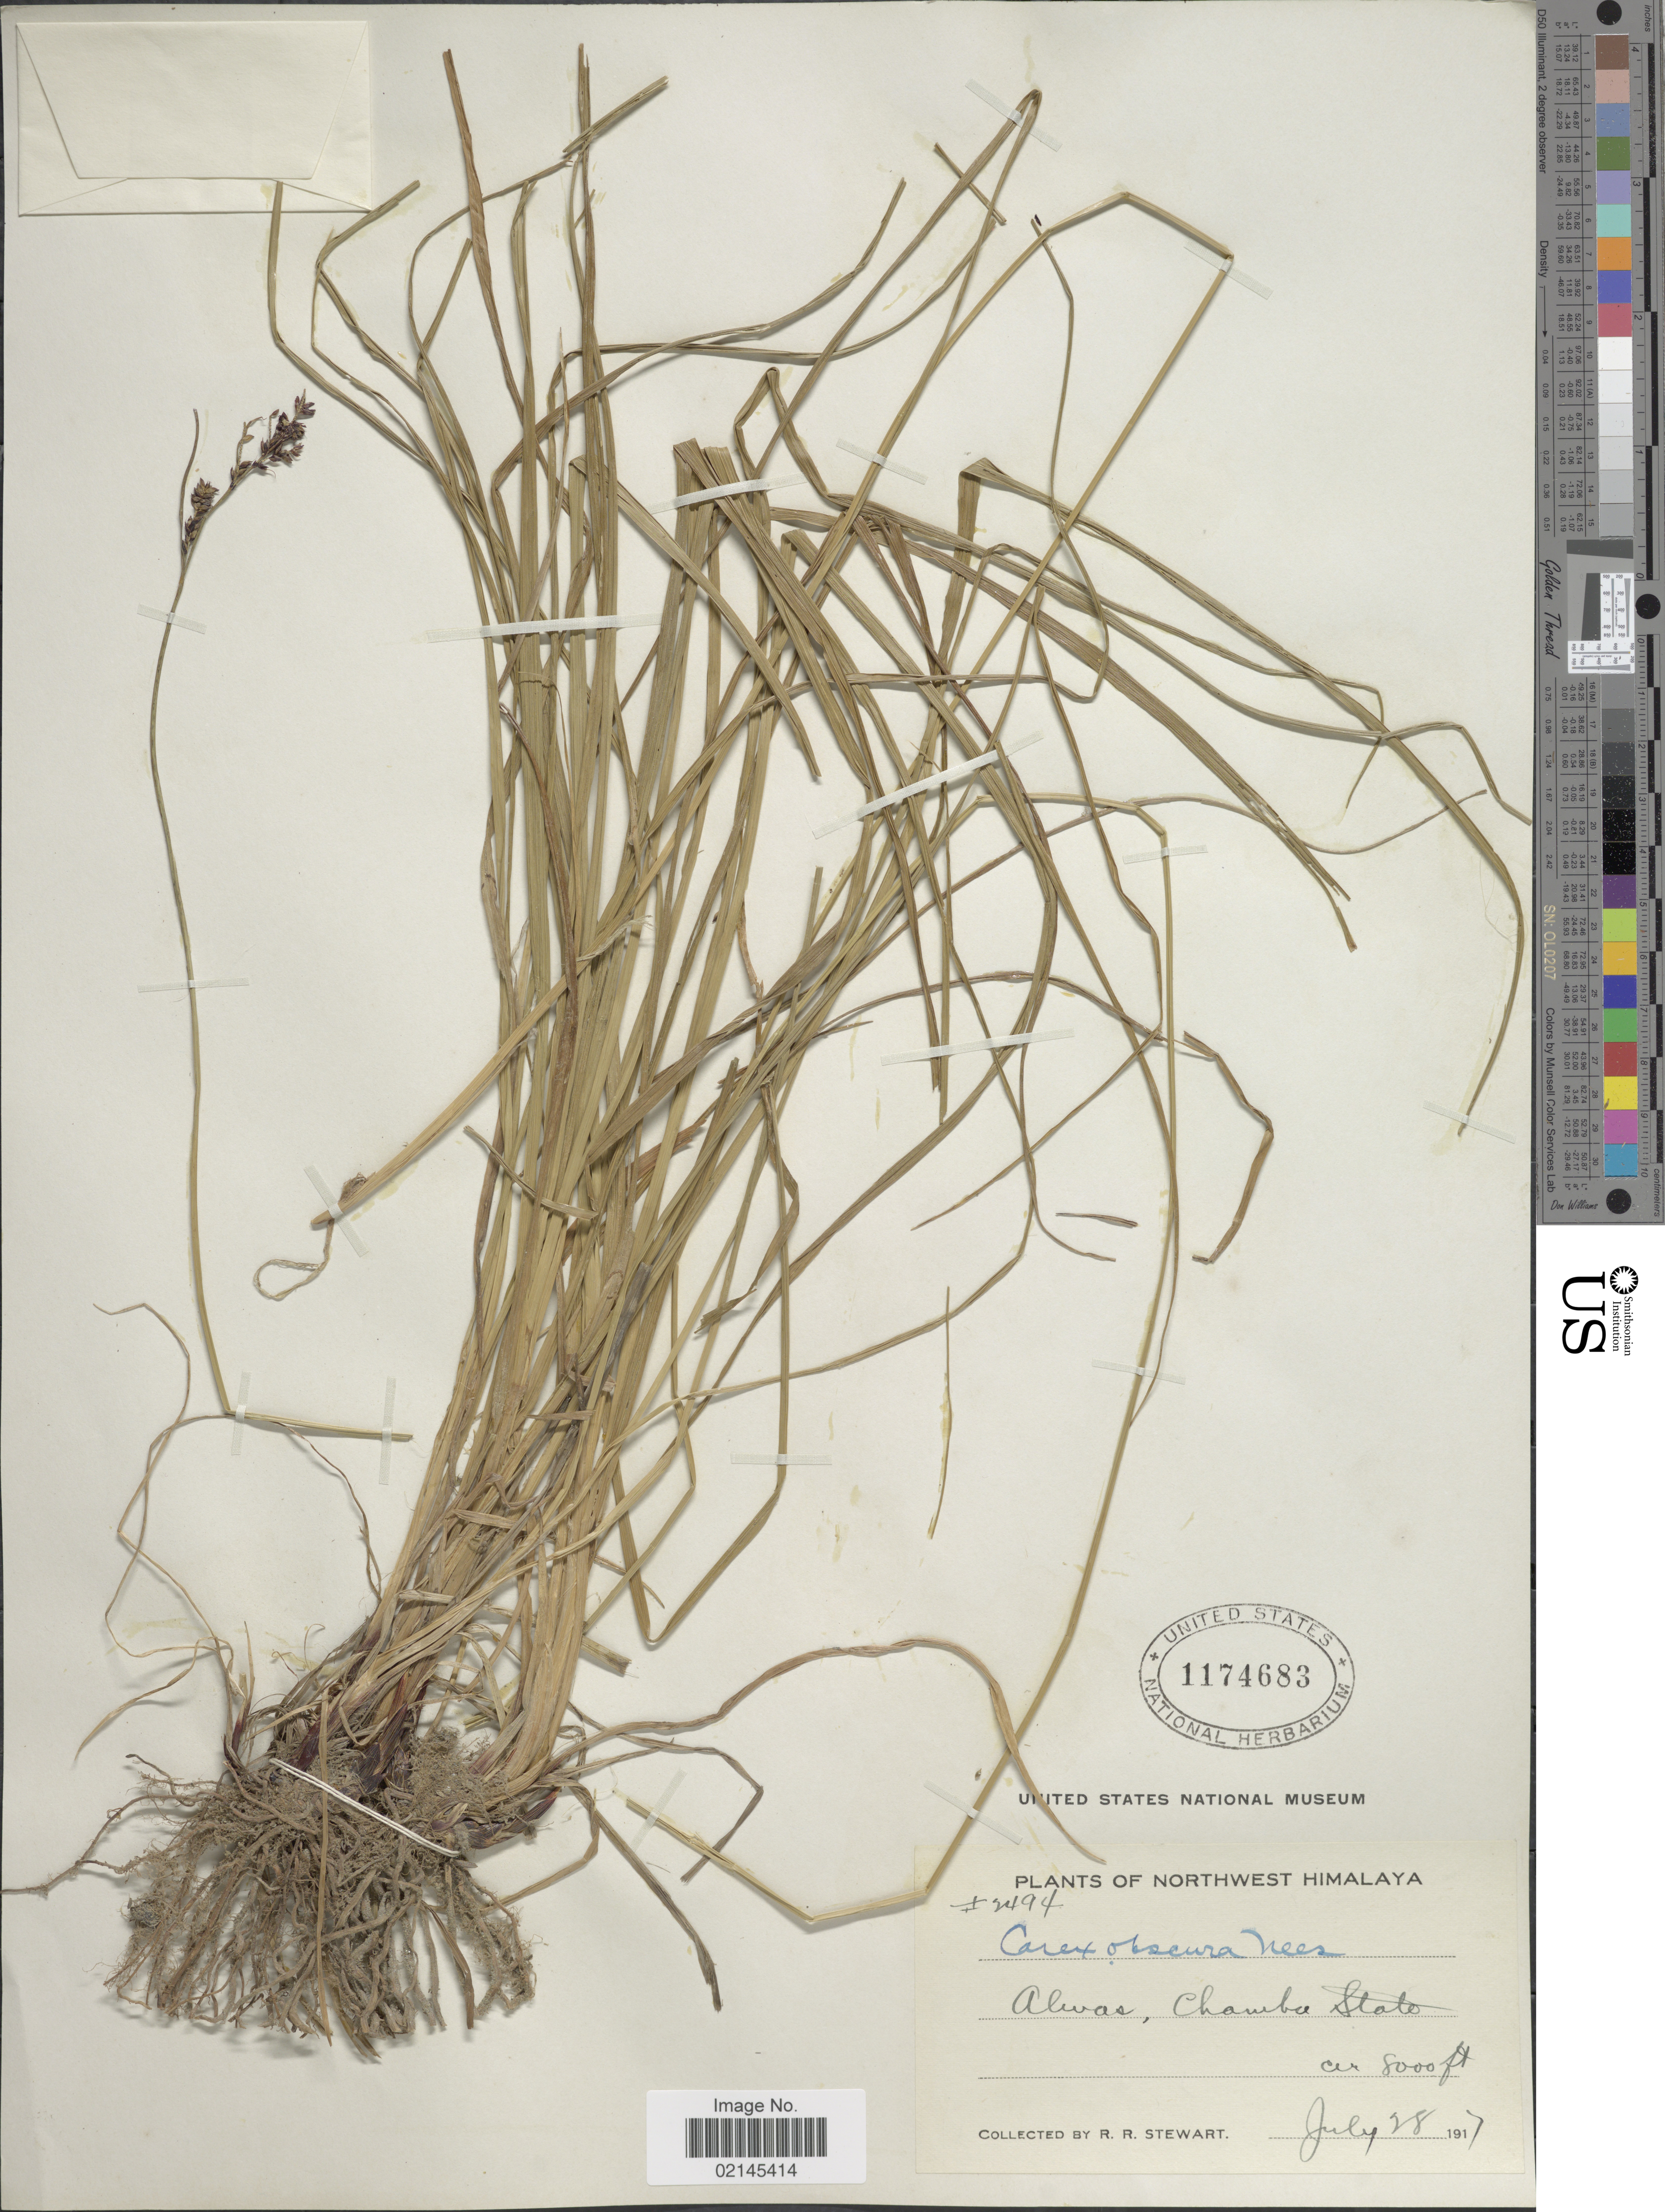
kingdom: Plantae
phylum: Tracheophyta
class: Liliopsida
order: Poales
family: Cyperaceae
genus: Carex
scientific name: Carex obscura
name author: Nees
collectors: R. R. Stewart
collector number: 2494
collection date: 1917-07-28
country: India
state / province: Himachal Pradesh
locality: Northwest Himalaya, Alwas, Chamba State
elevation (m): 2438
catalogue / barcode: US 1174683